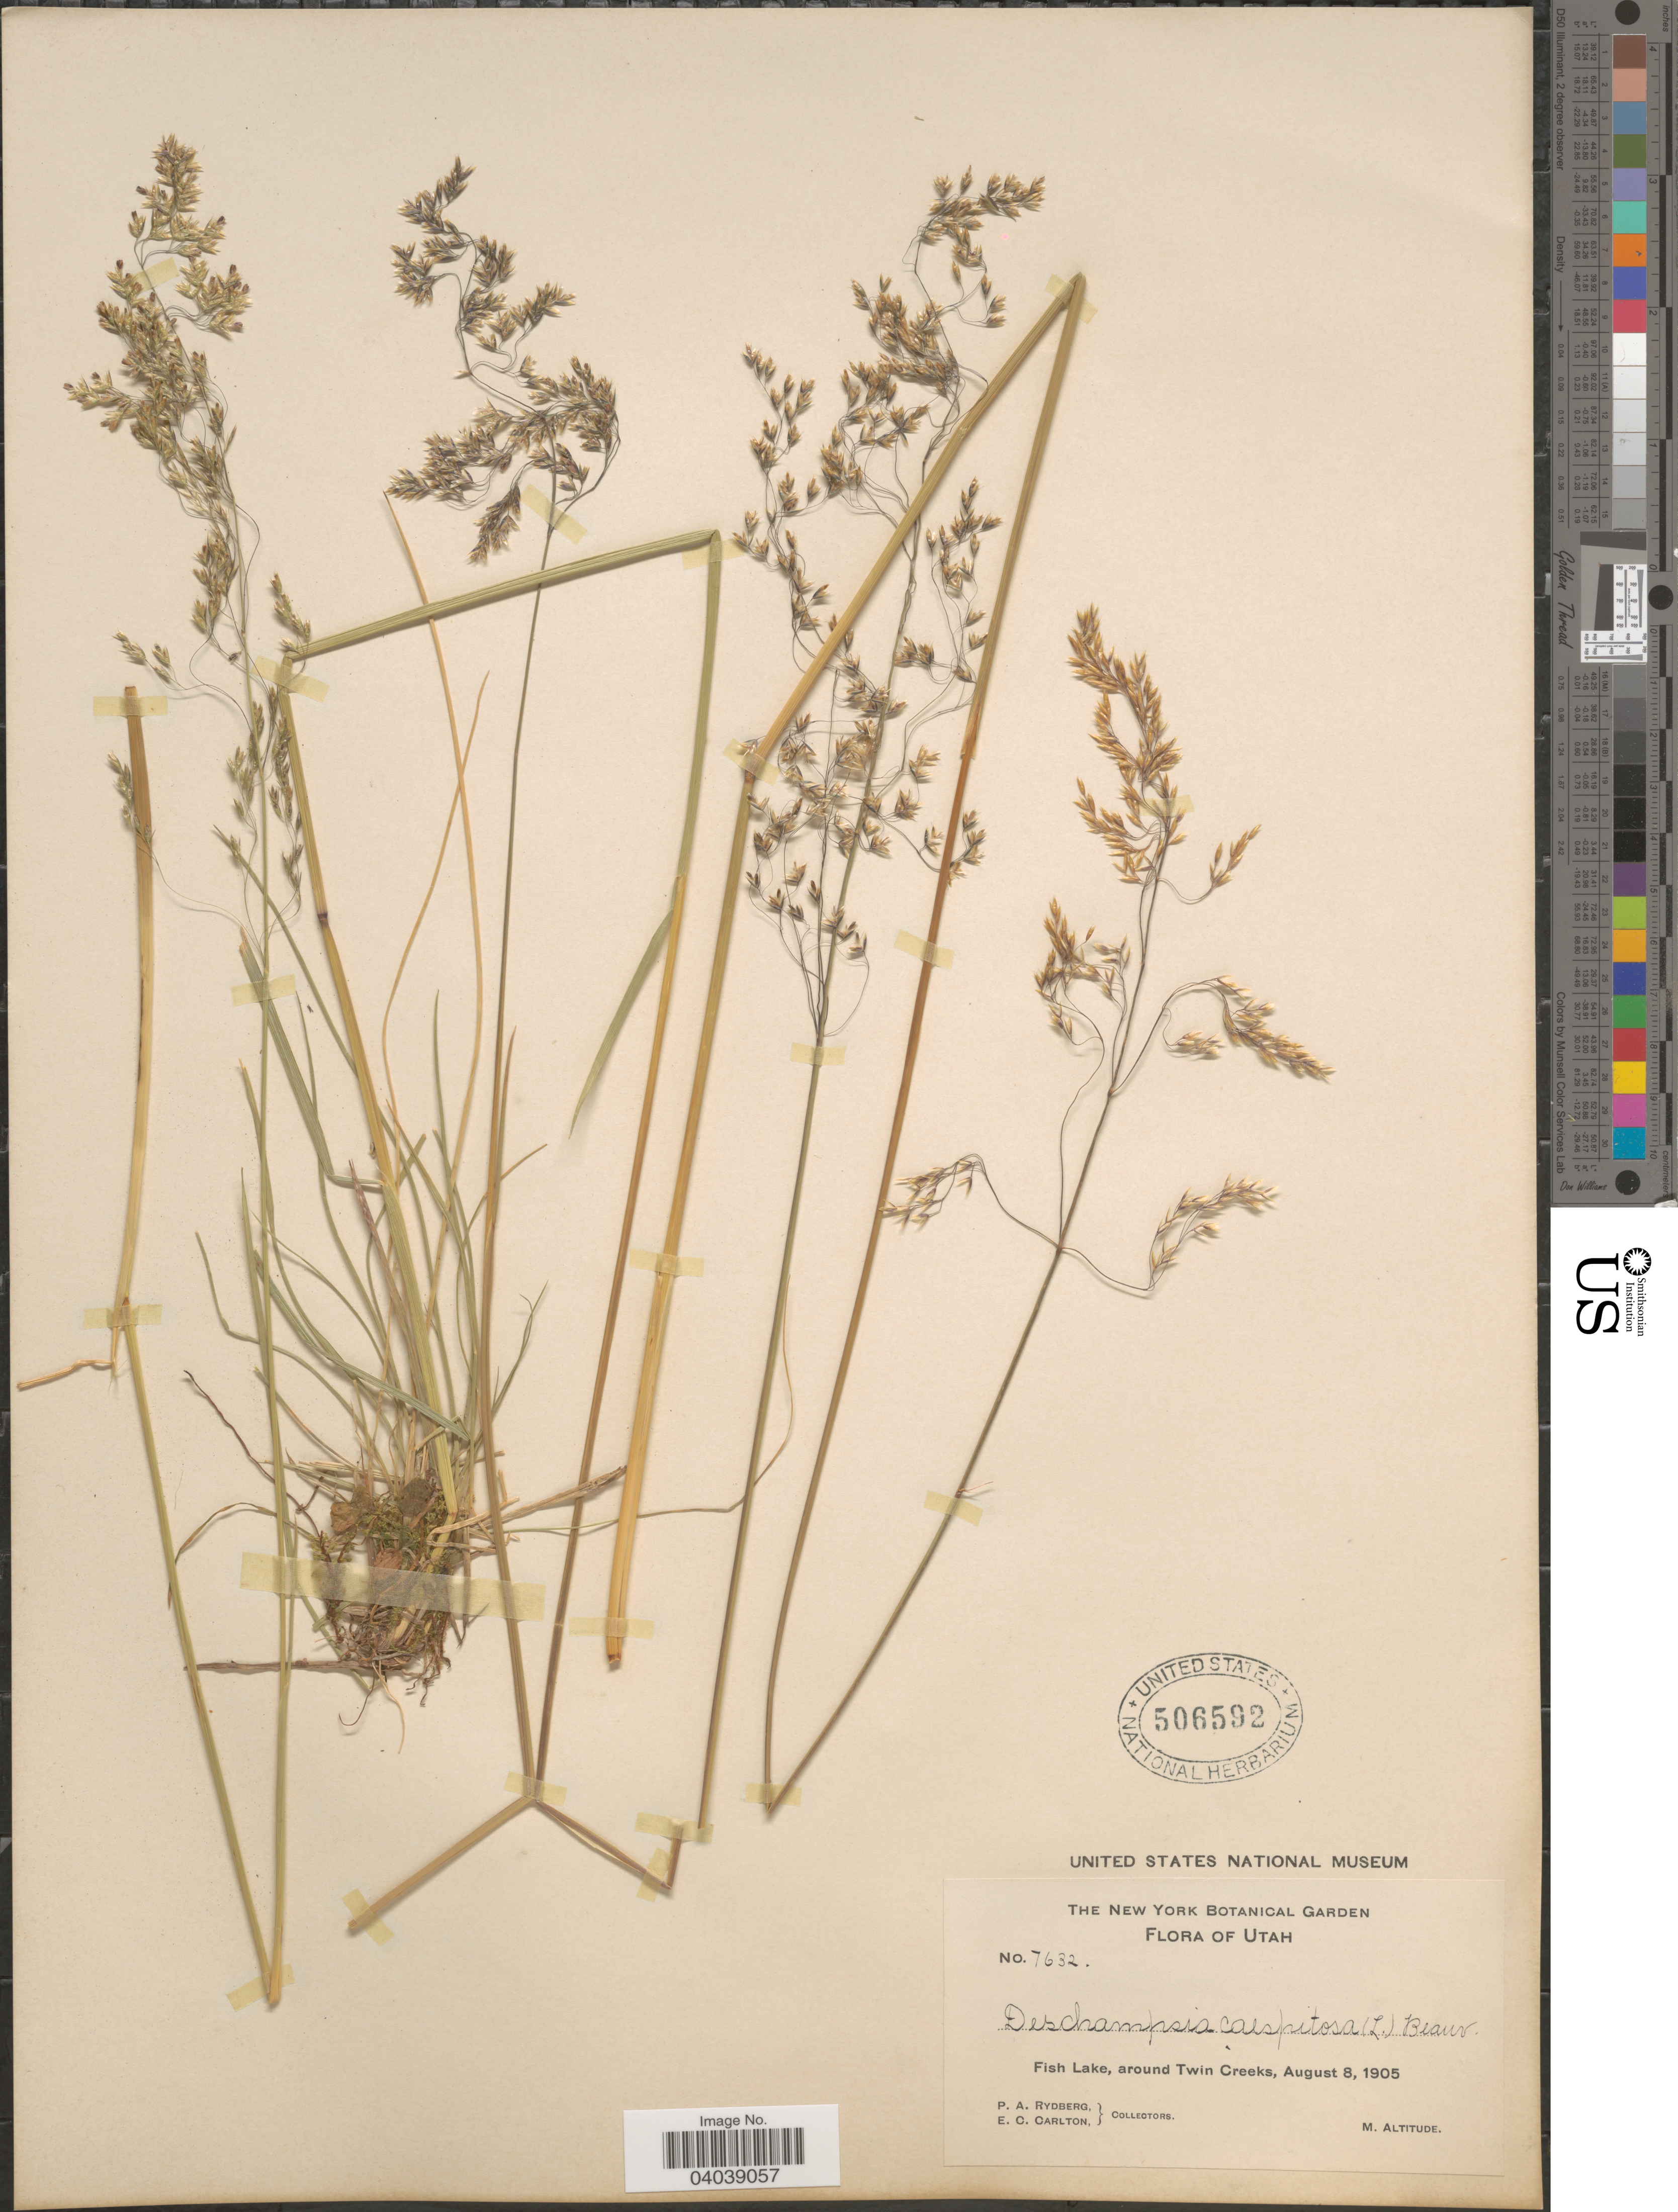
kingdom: Plantae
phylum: Tracheophyta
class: Liliopsida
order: Poales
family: Poaceae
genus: Deschampsia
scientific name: Deschampsia cespitosa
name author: (L.) P. Beauv.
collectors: P. A. Rydberg & E. Carlton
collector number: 7632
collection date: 1905-08-08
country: United States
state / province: Utah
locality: Fish lake, around Twin Creeks.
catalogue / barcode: US 506592